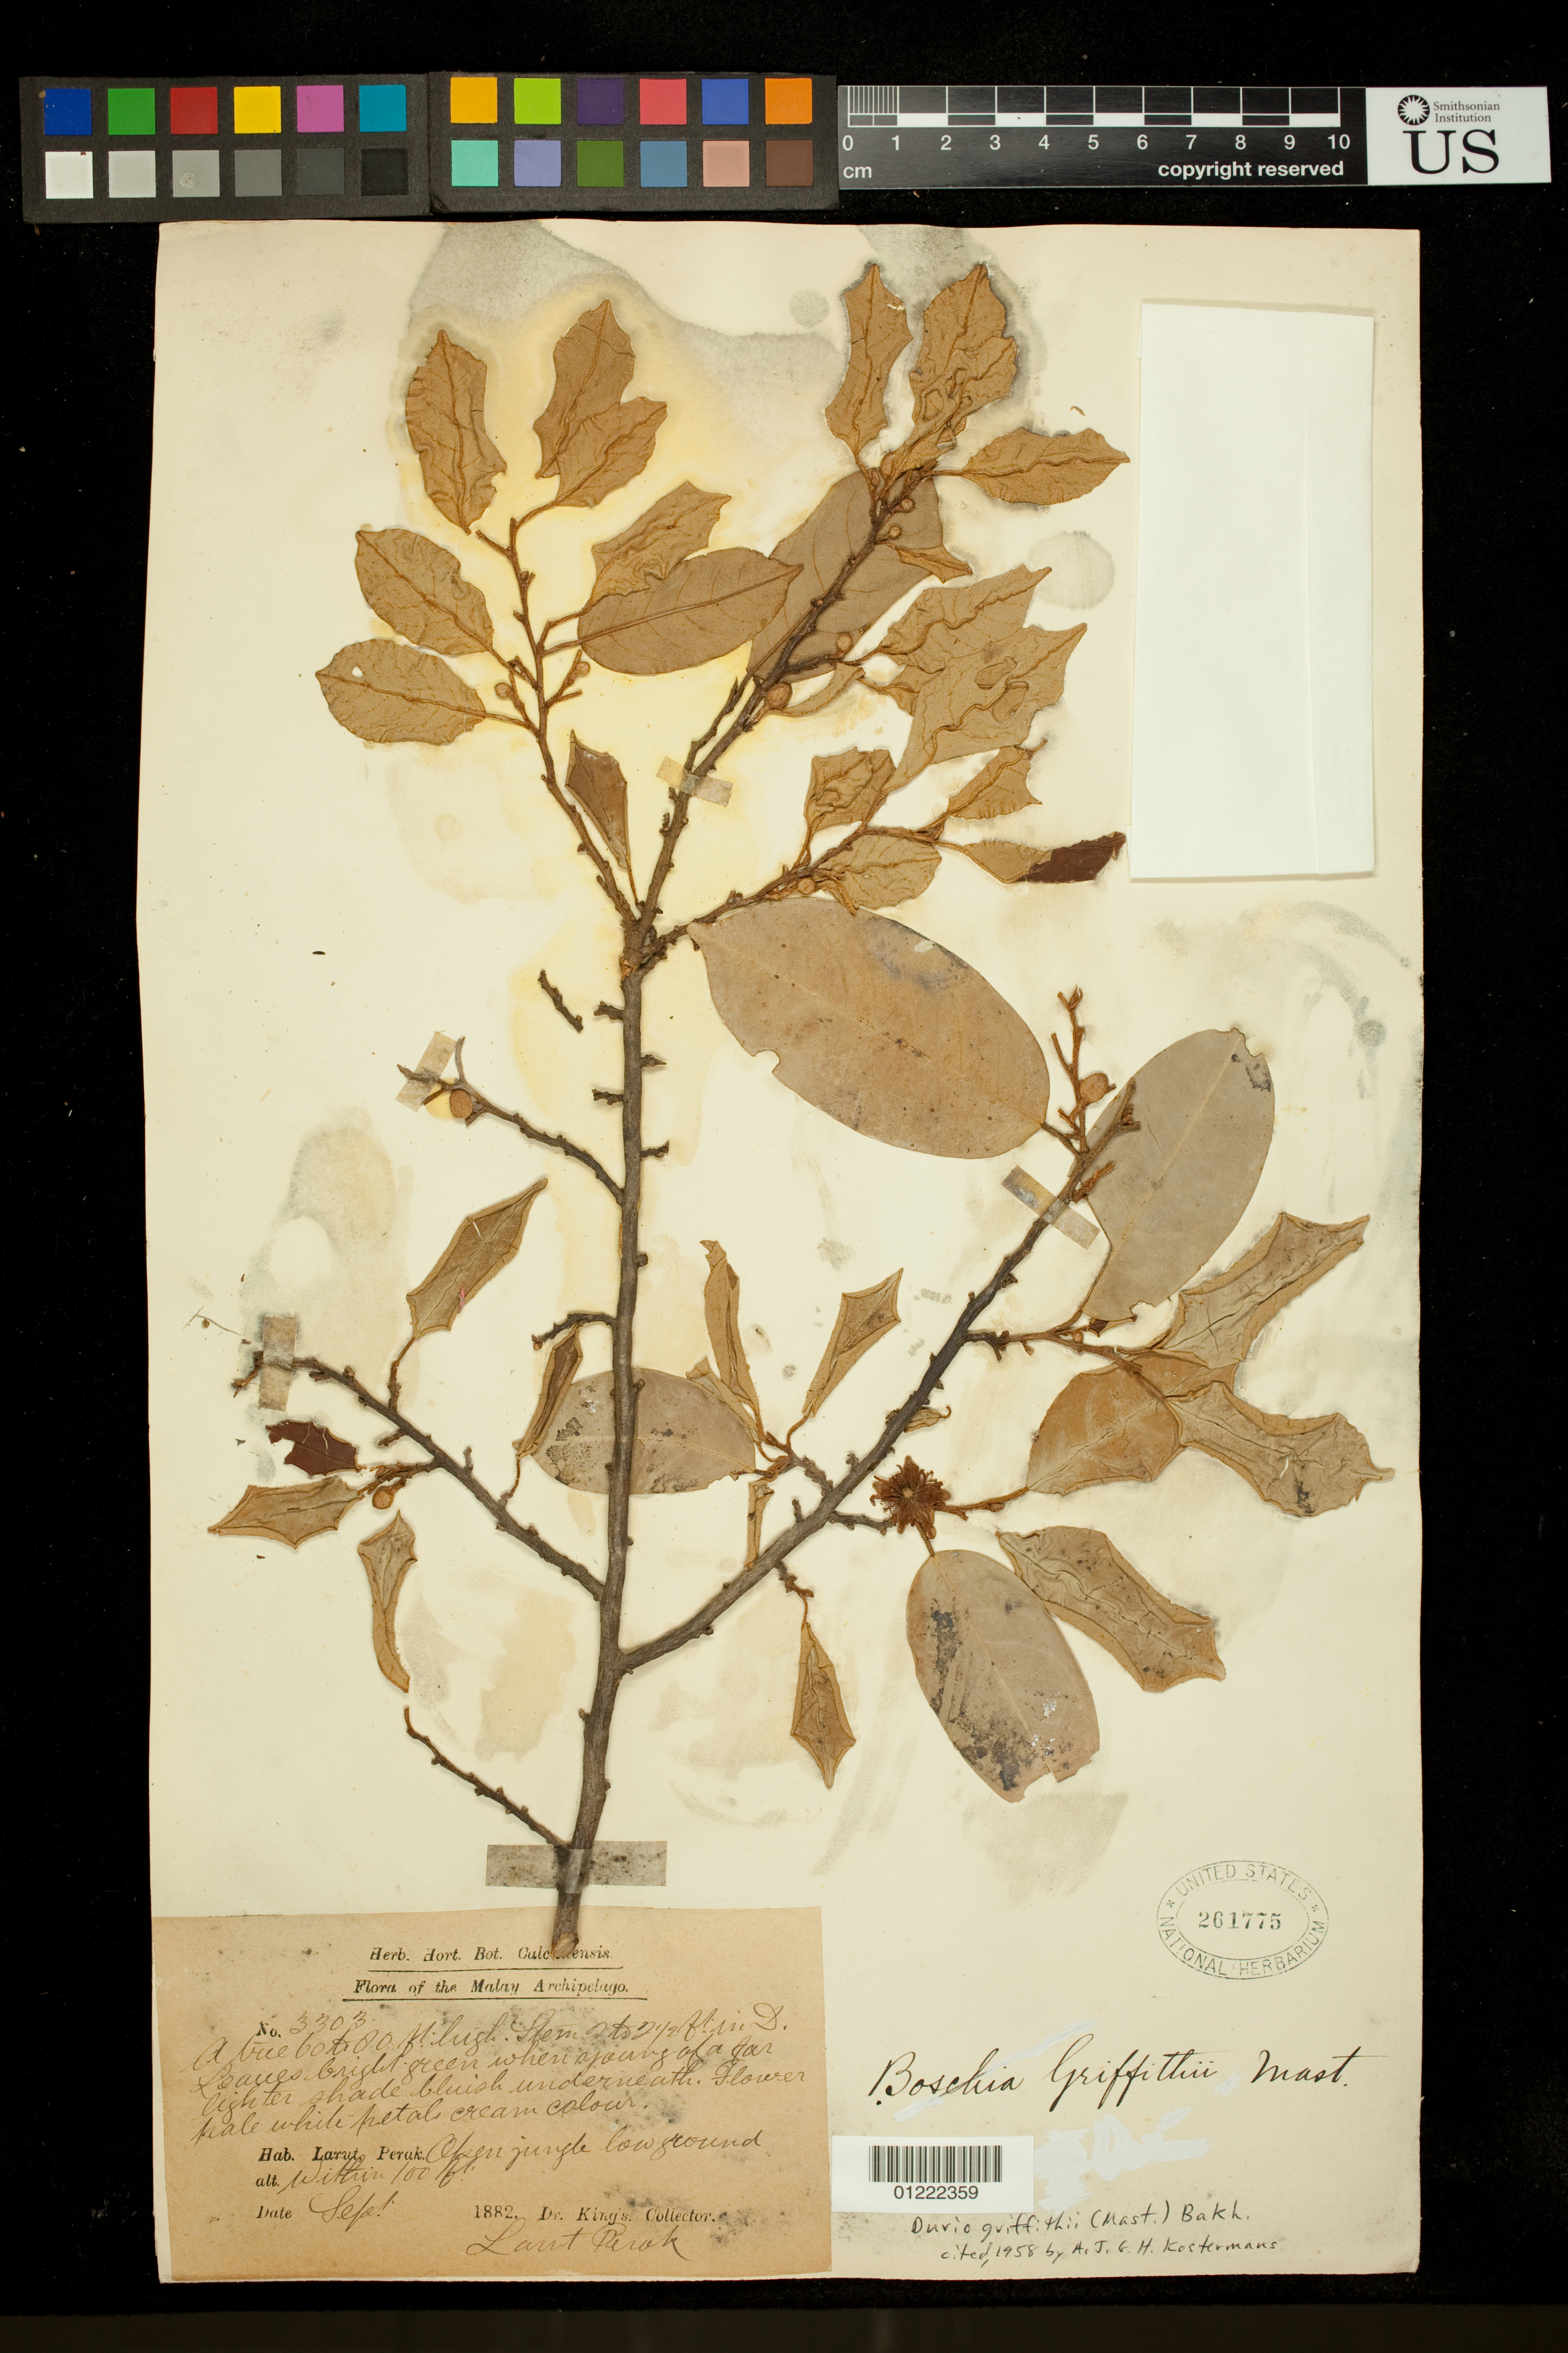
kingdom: Plantae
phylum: Tracheophyta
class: Magnoliopsida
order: Malvales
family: Malvaceae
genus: Boschia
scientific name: Boschia griffithii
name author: Mast.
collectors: ex Herb. Hort. Bot. Calcuttensis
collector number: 3303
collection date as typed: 1882-09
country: Malaysia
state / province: Perak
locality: Larut, Perak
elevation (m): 30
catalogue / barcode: US 261775